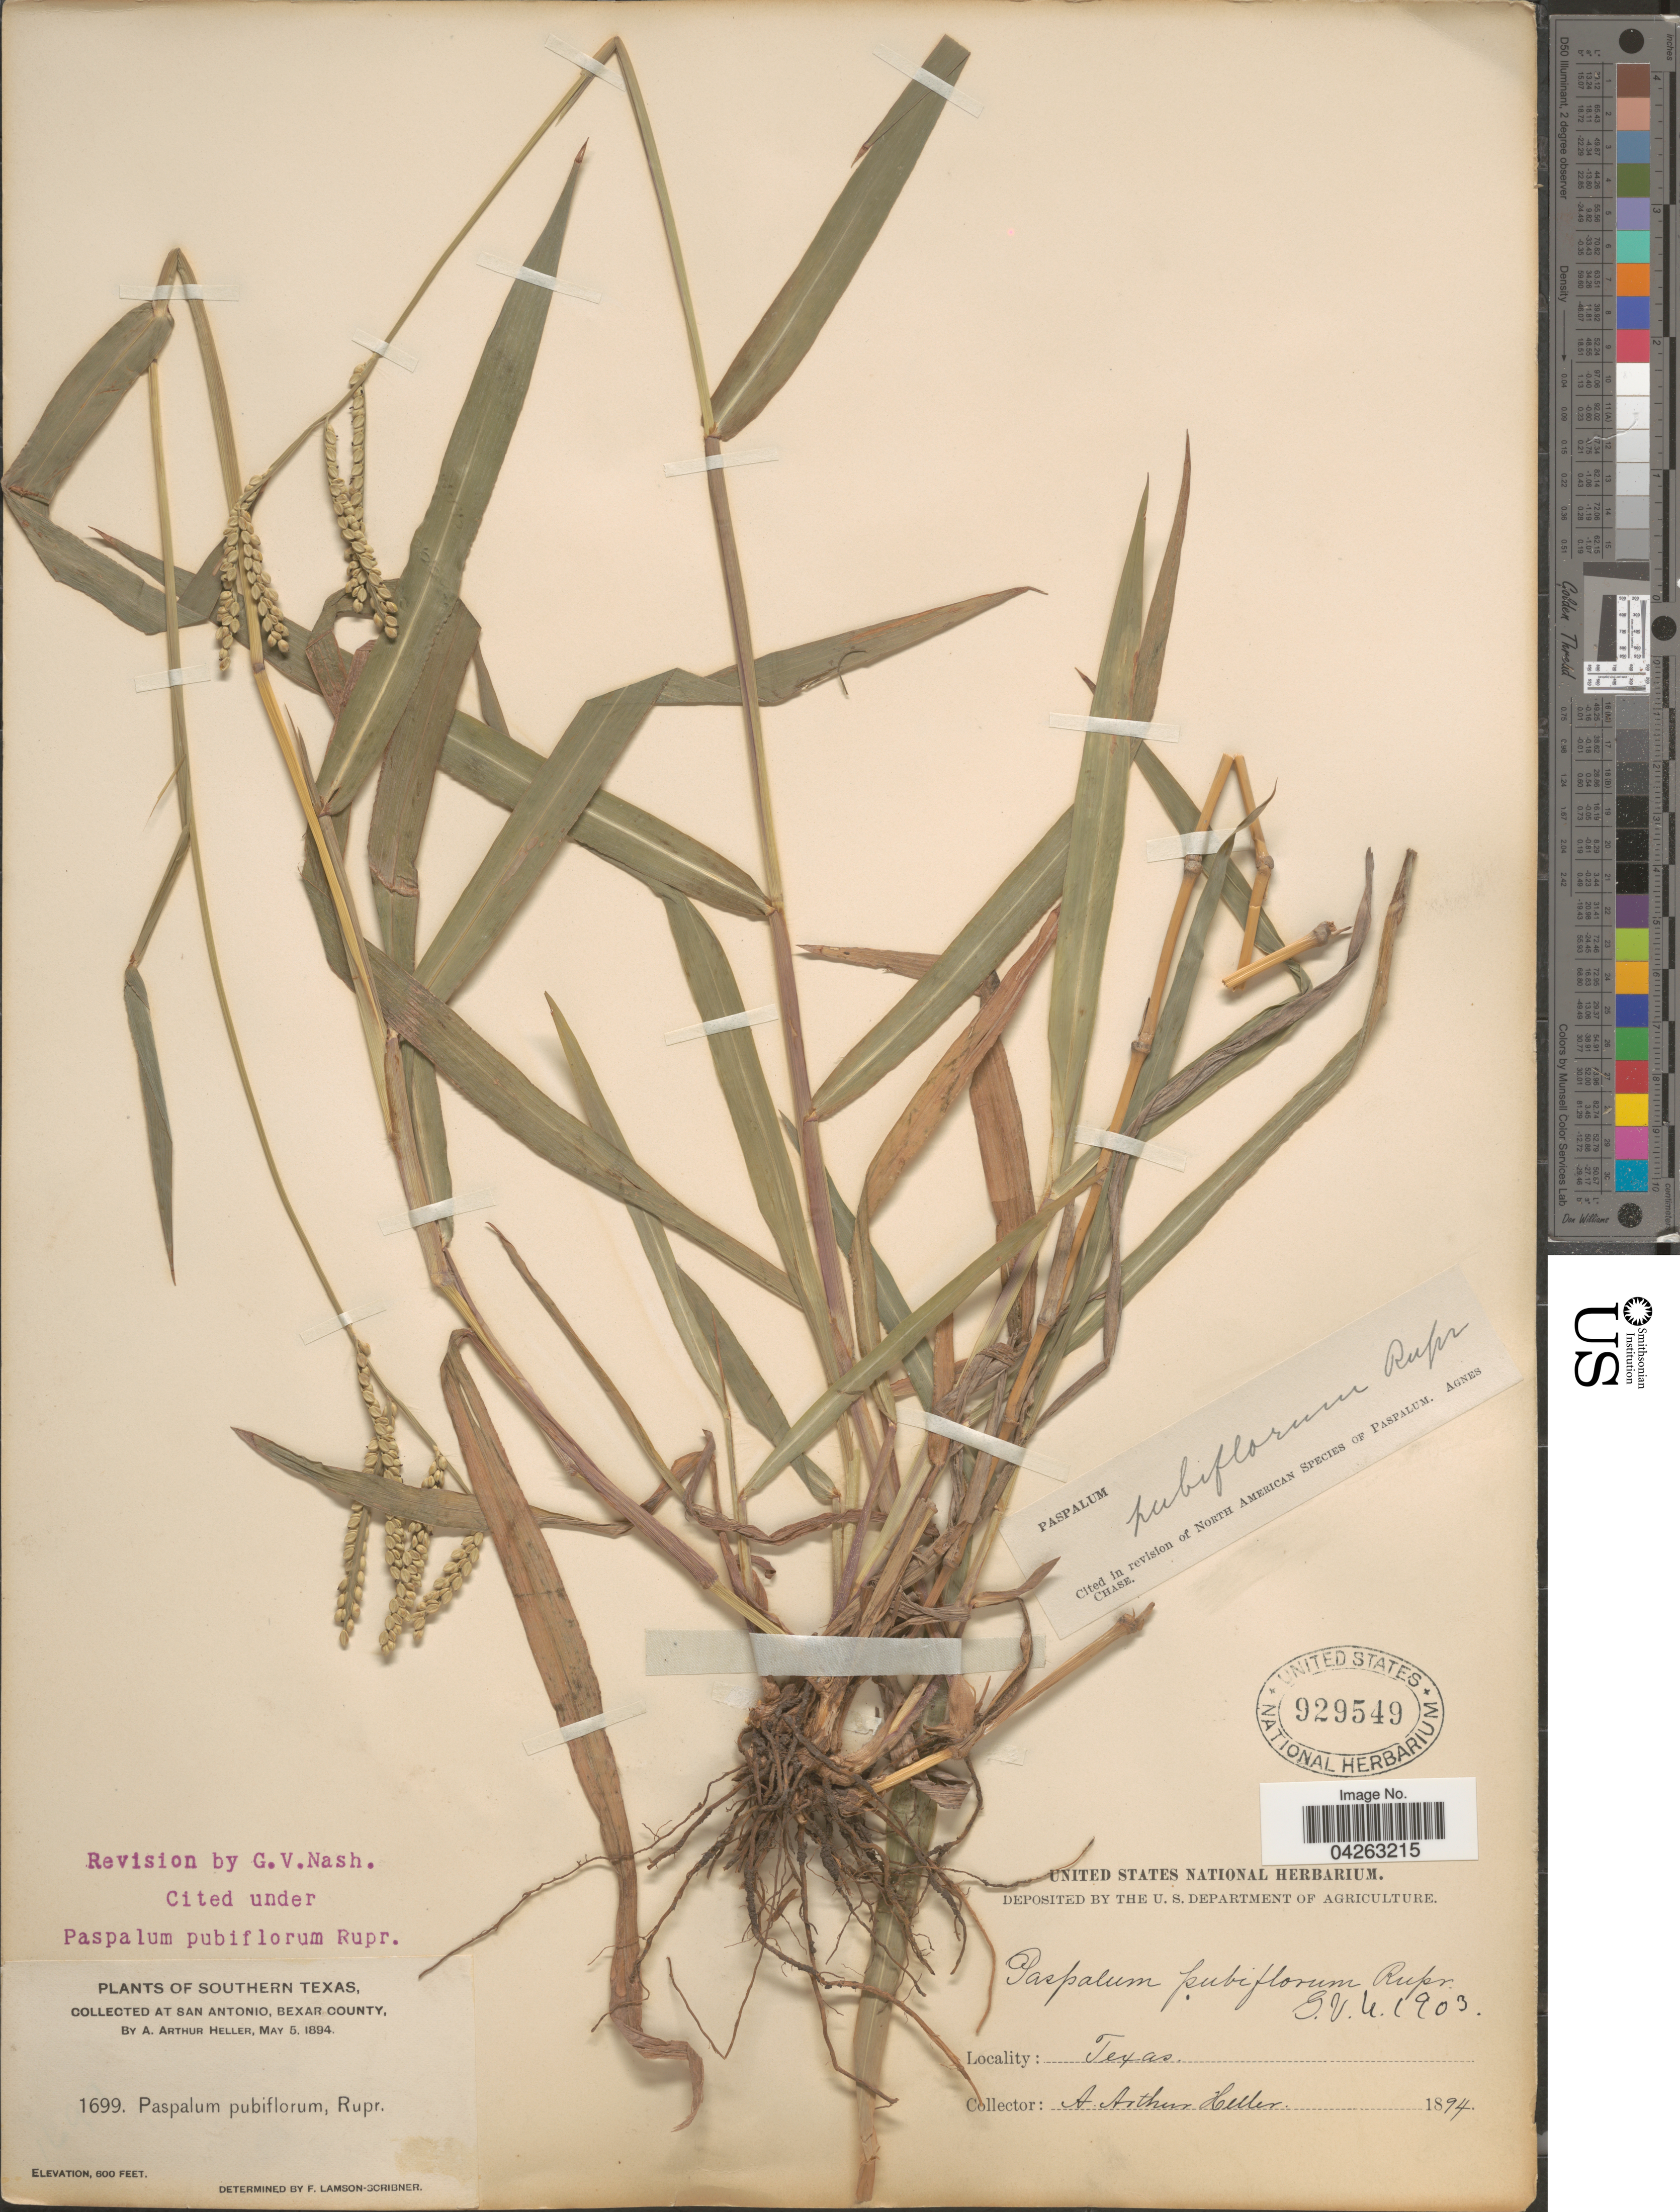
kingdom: Plantae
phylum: Tracheophyta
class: Liliopsida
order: Poales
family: Poaceae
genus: Paspalum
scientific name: Paspalum pubiflorum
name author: Rupr. ex E. Fourn.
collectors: A. A. Heller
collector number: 1699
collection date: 1894-05-05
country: United States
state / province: Texas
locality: Southern Texas. At San Antonio, Bexar County.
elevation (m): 183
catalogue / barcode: US 929549